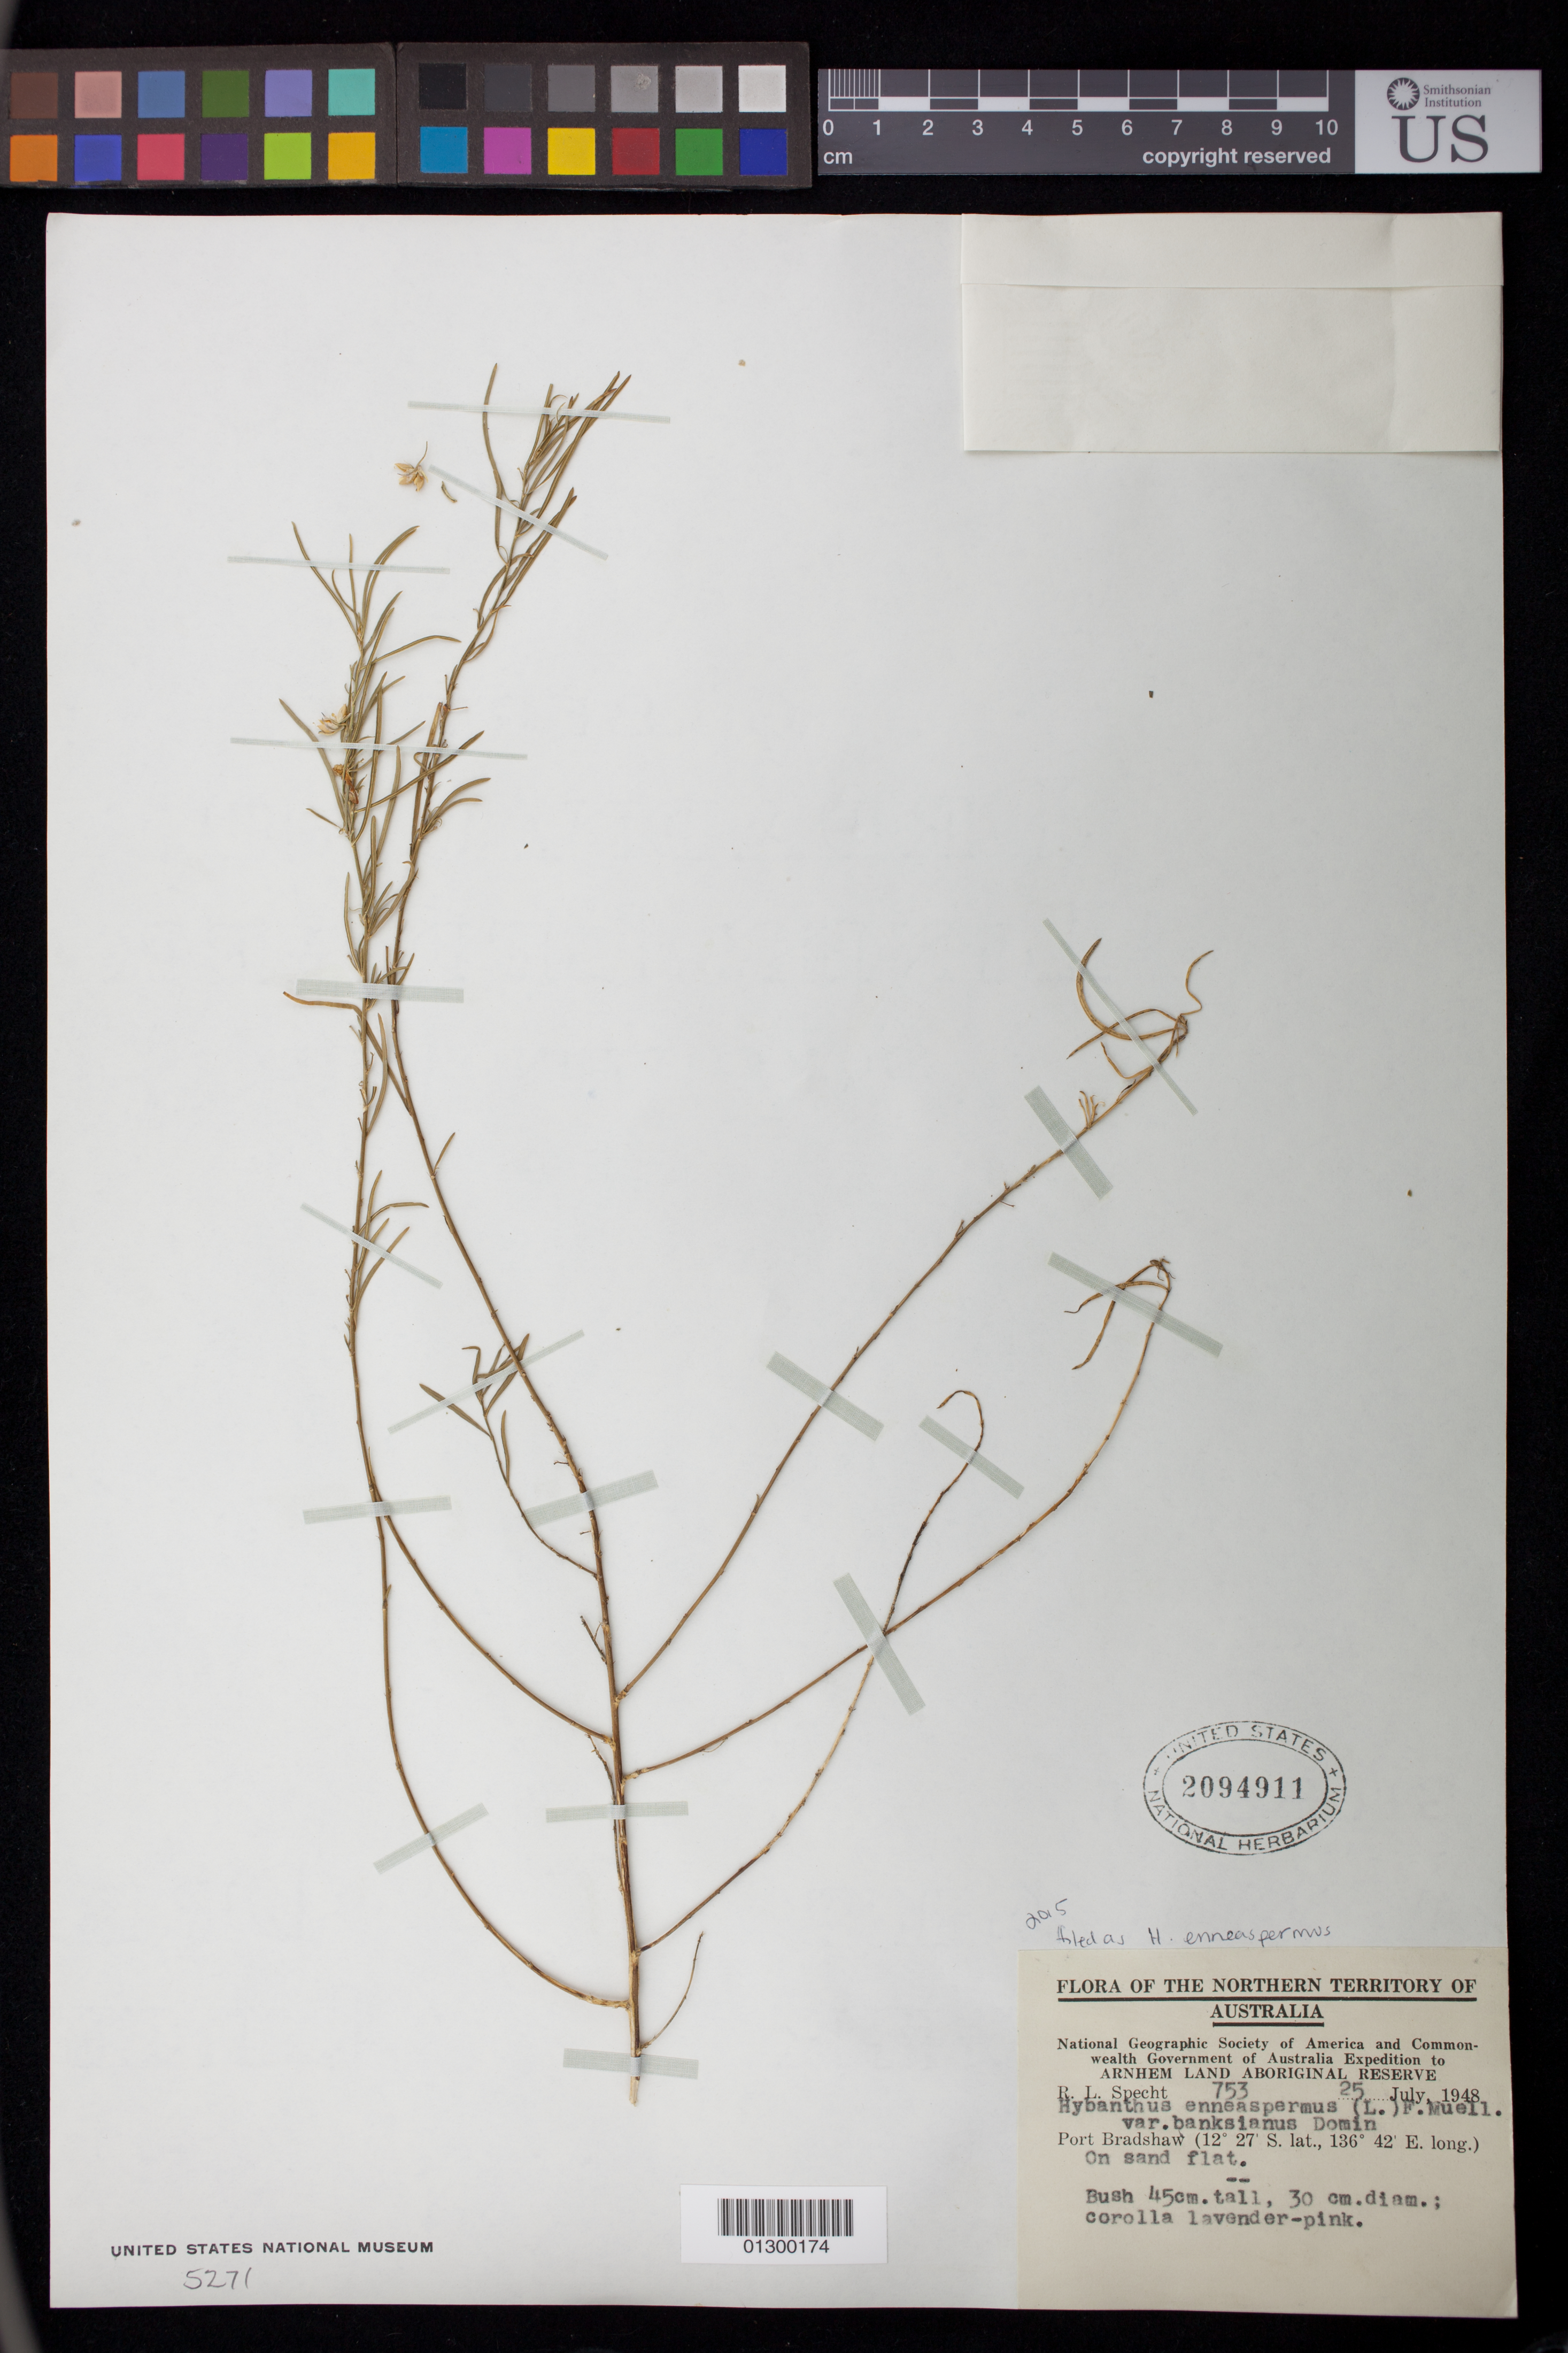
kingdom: Plantae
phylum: Tracheophyta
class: Magnoliopsida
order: Malpighiales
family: Violaceae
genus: Pigea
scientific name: Pigea enneasperma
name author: (L.) P.I. Forst.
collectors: R. L. Specht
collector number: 753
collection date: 1948-07-25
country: Australia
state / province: Northern Territory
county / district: East Arnhem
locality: Port Bradshaw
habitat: On sand flat.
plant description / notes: Bush 45 cm. tall, 30 cm. diam.; corolla lavender-pink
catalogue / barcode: US 2094911